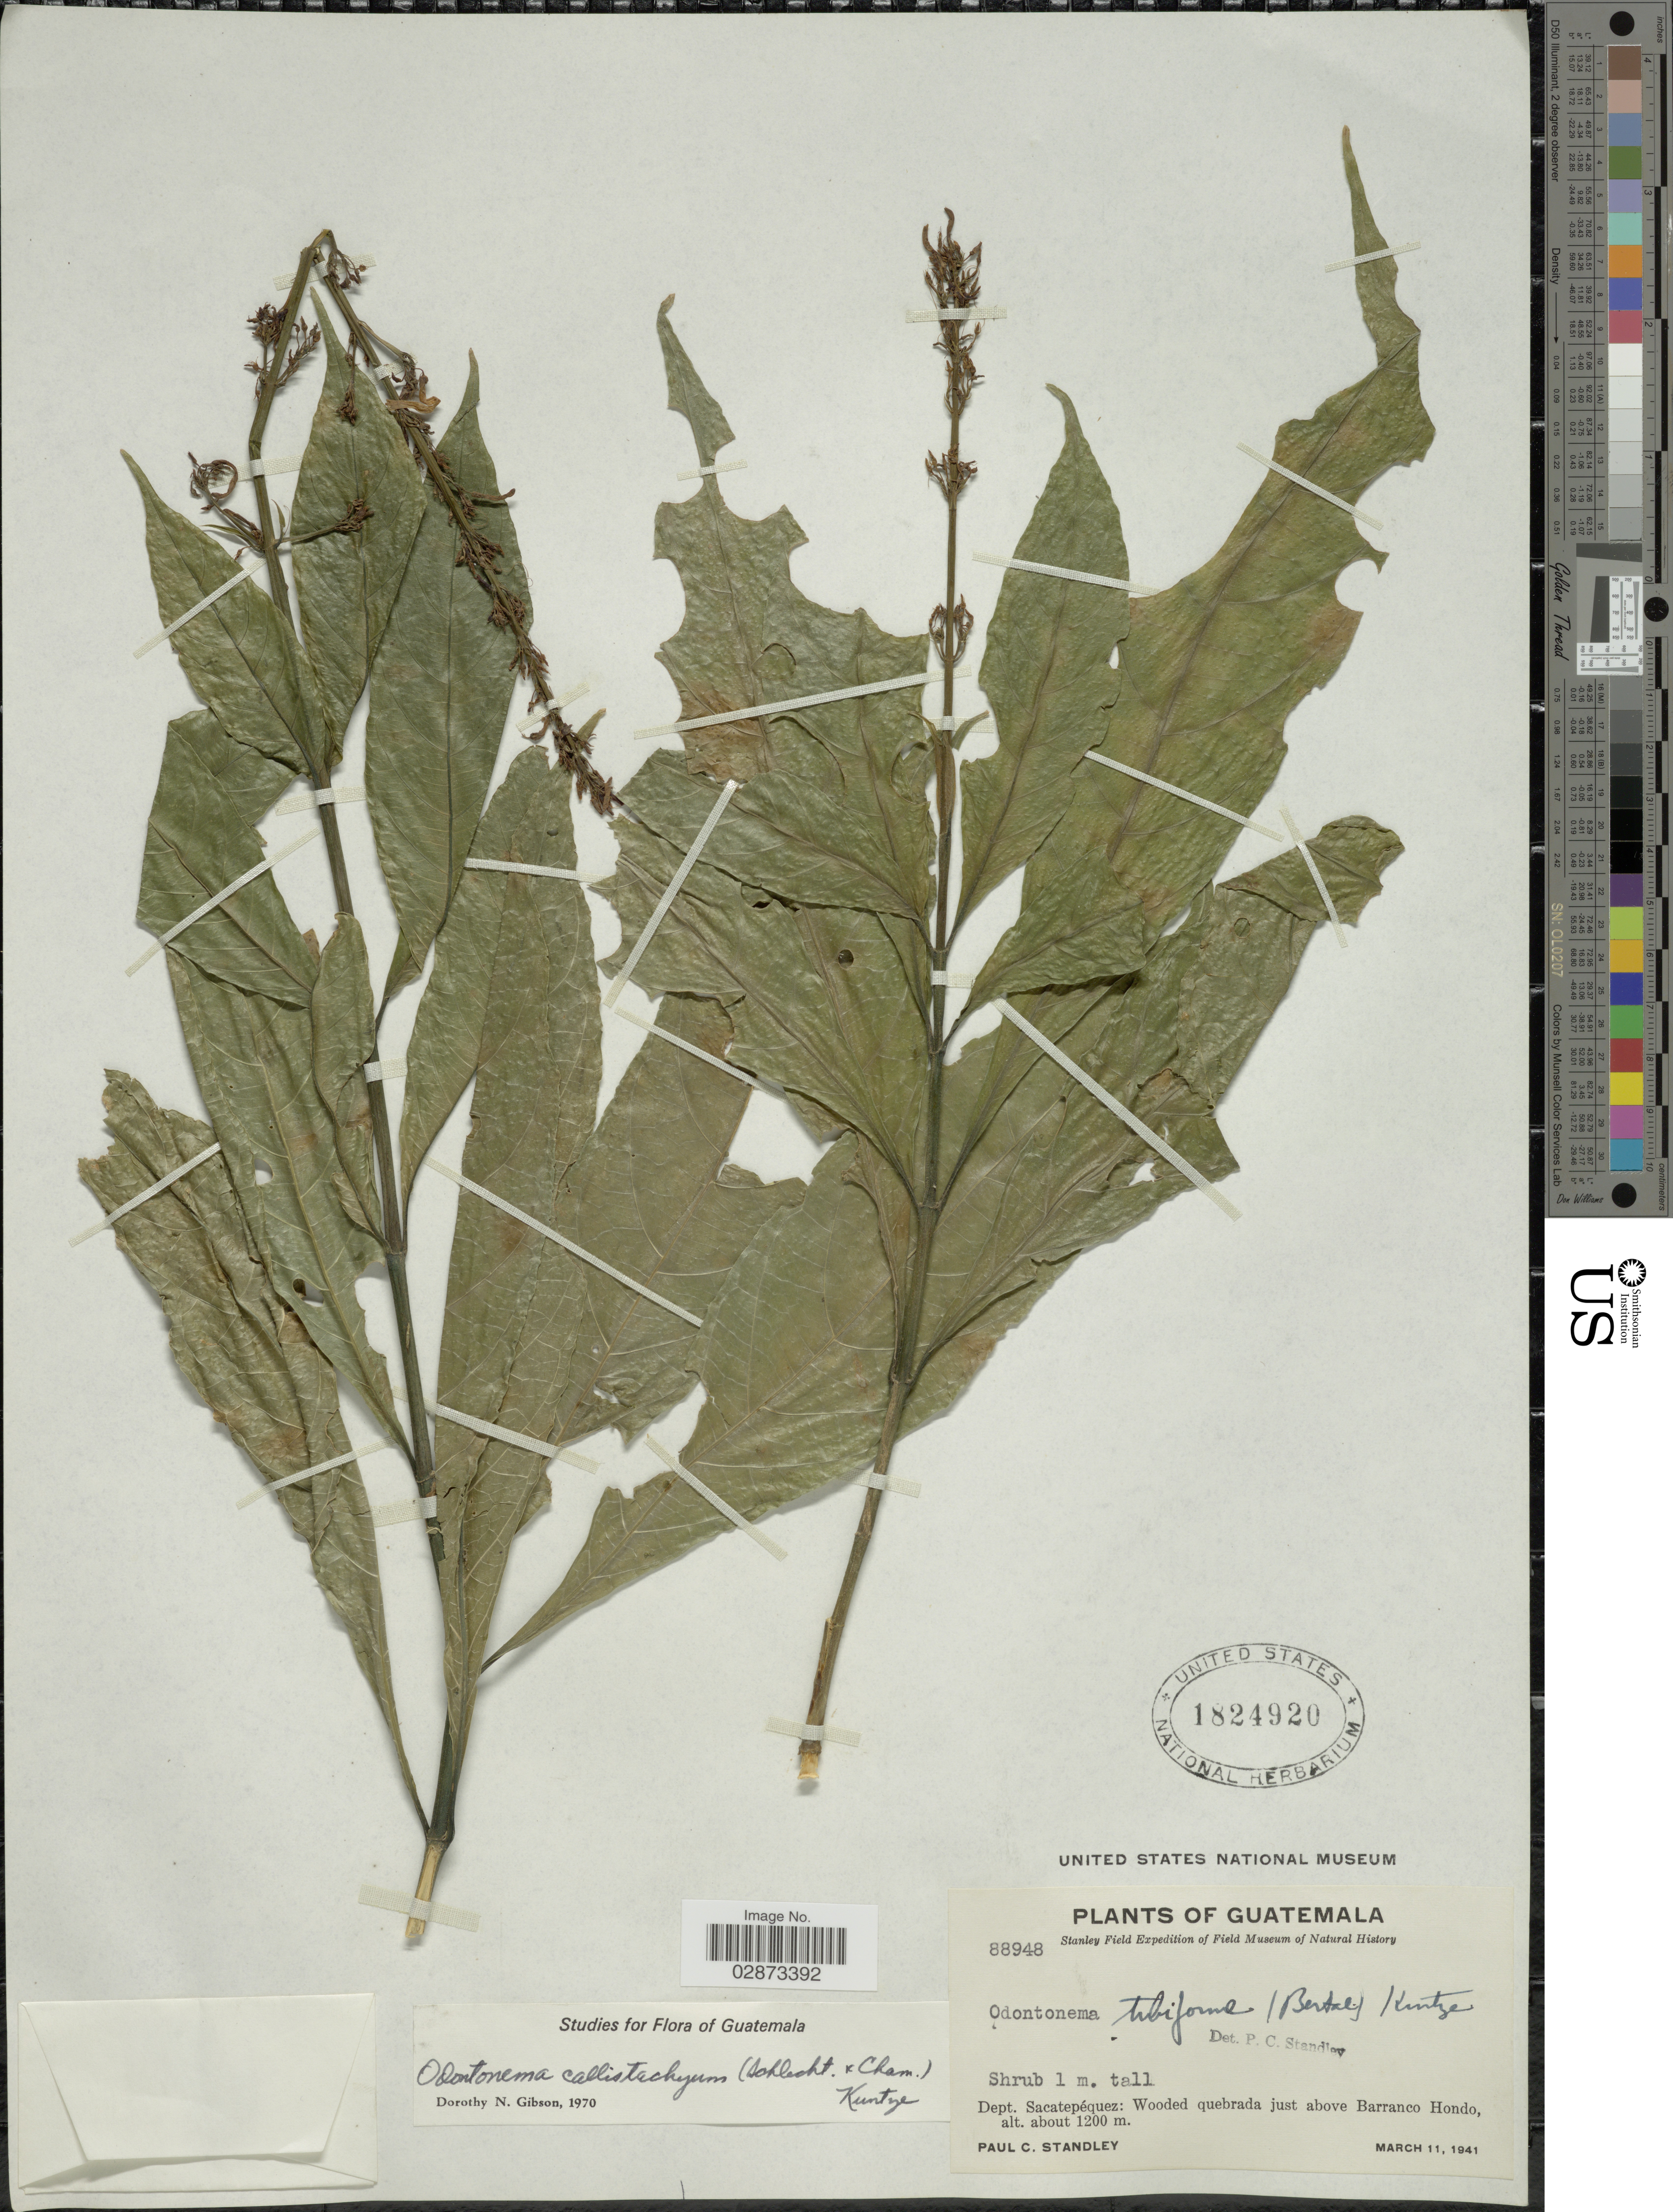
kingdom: Plantae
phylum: Tracheophyta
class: Magnoliopsida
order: Lamiales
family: Acanthaceae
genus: Odontonema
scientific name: Odontonema callistachyum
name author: (Schltdl. & Cham.) Kuntze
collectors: P. C. Standley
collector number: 88948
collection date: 1941-03-11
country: Guatemala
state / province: Sacatepéquez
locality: Dept. Sacatepéquez: Wooded quebrada just above Barranco Hondo.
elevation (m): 1200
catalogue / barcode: US 1824920